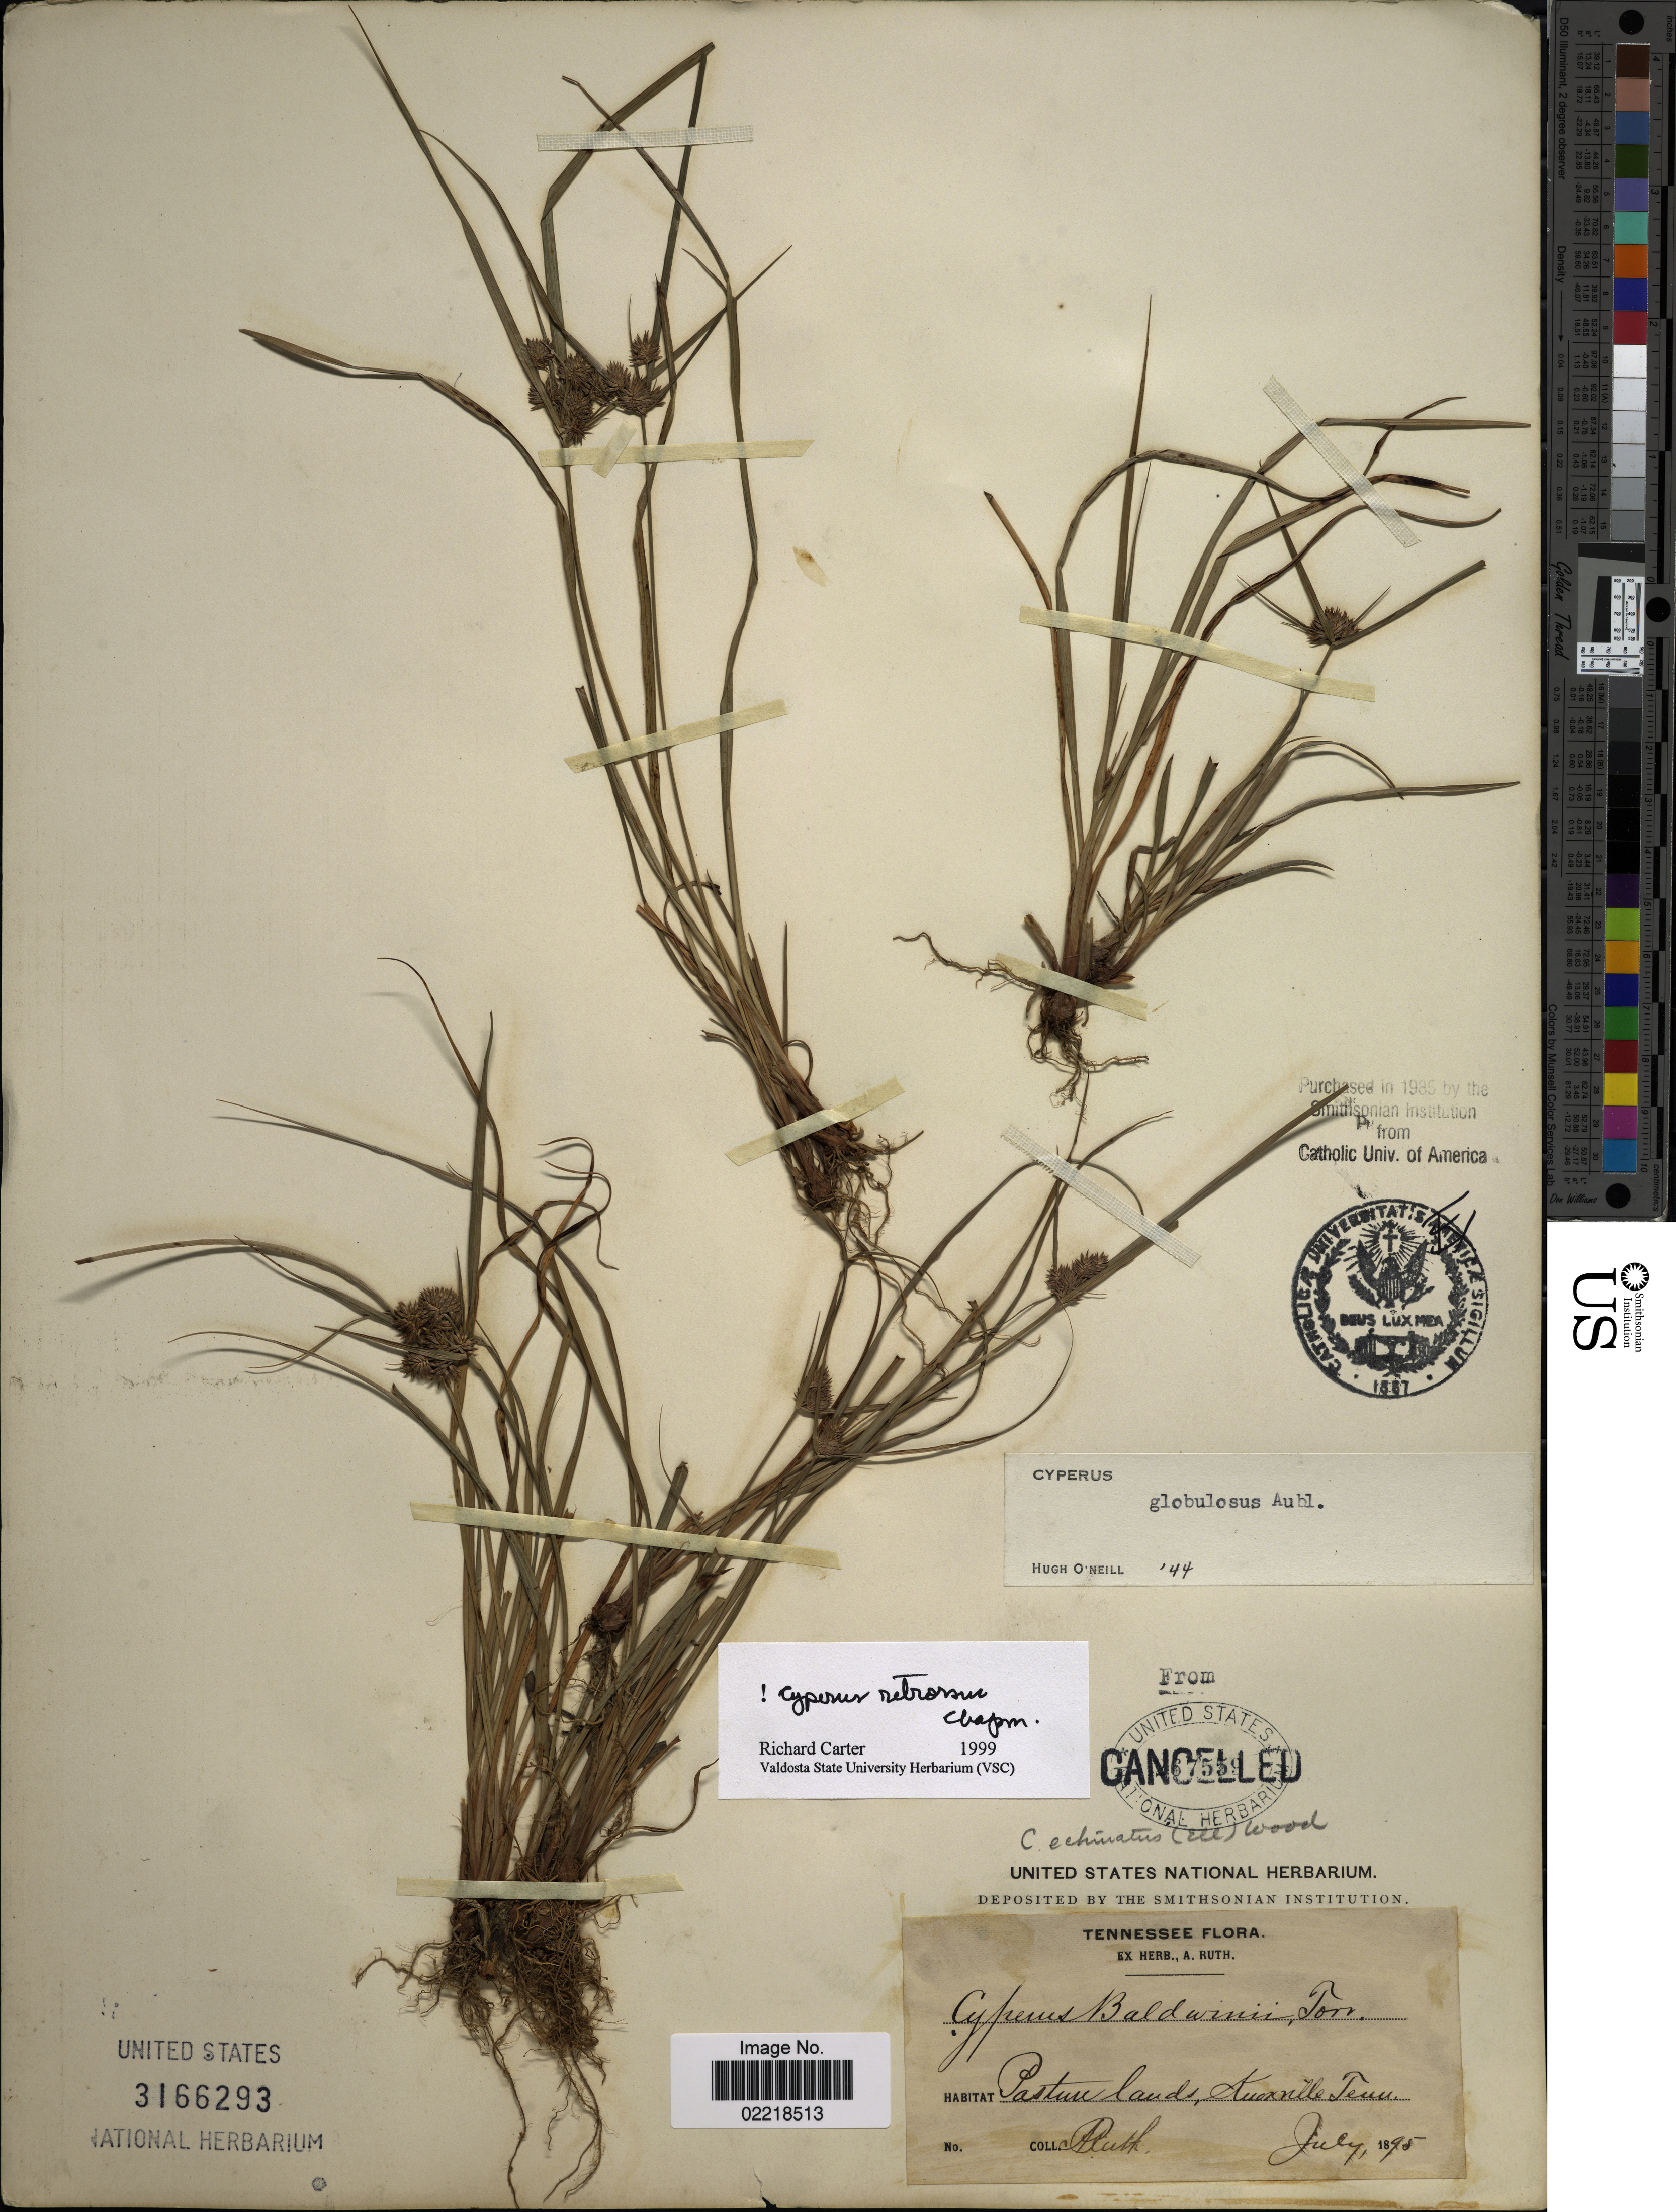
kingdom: Plantae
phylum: Tracheophyta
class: Liliopsida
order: Poales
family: Cyperaceae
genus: Cyperus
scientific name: Cyperus retrorsus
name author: Chapm.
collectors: A. Ruth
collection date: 1895-07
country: United States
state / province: Tennessee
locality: Pasture lands, Konxville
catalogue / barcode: US 3166293